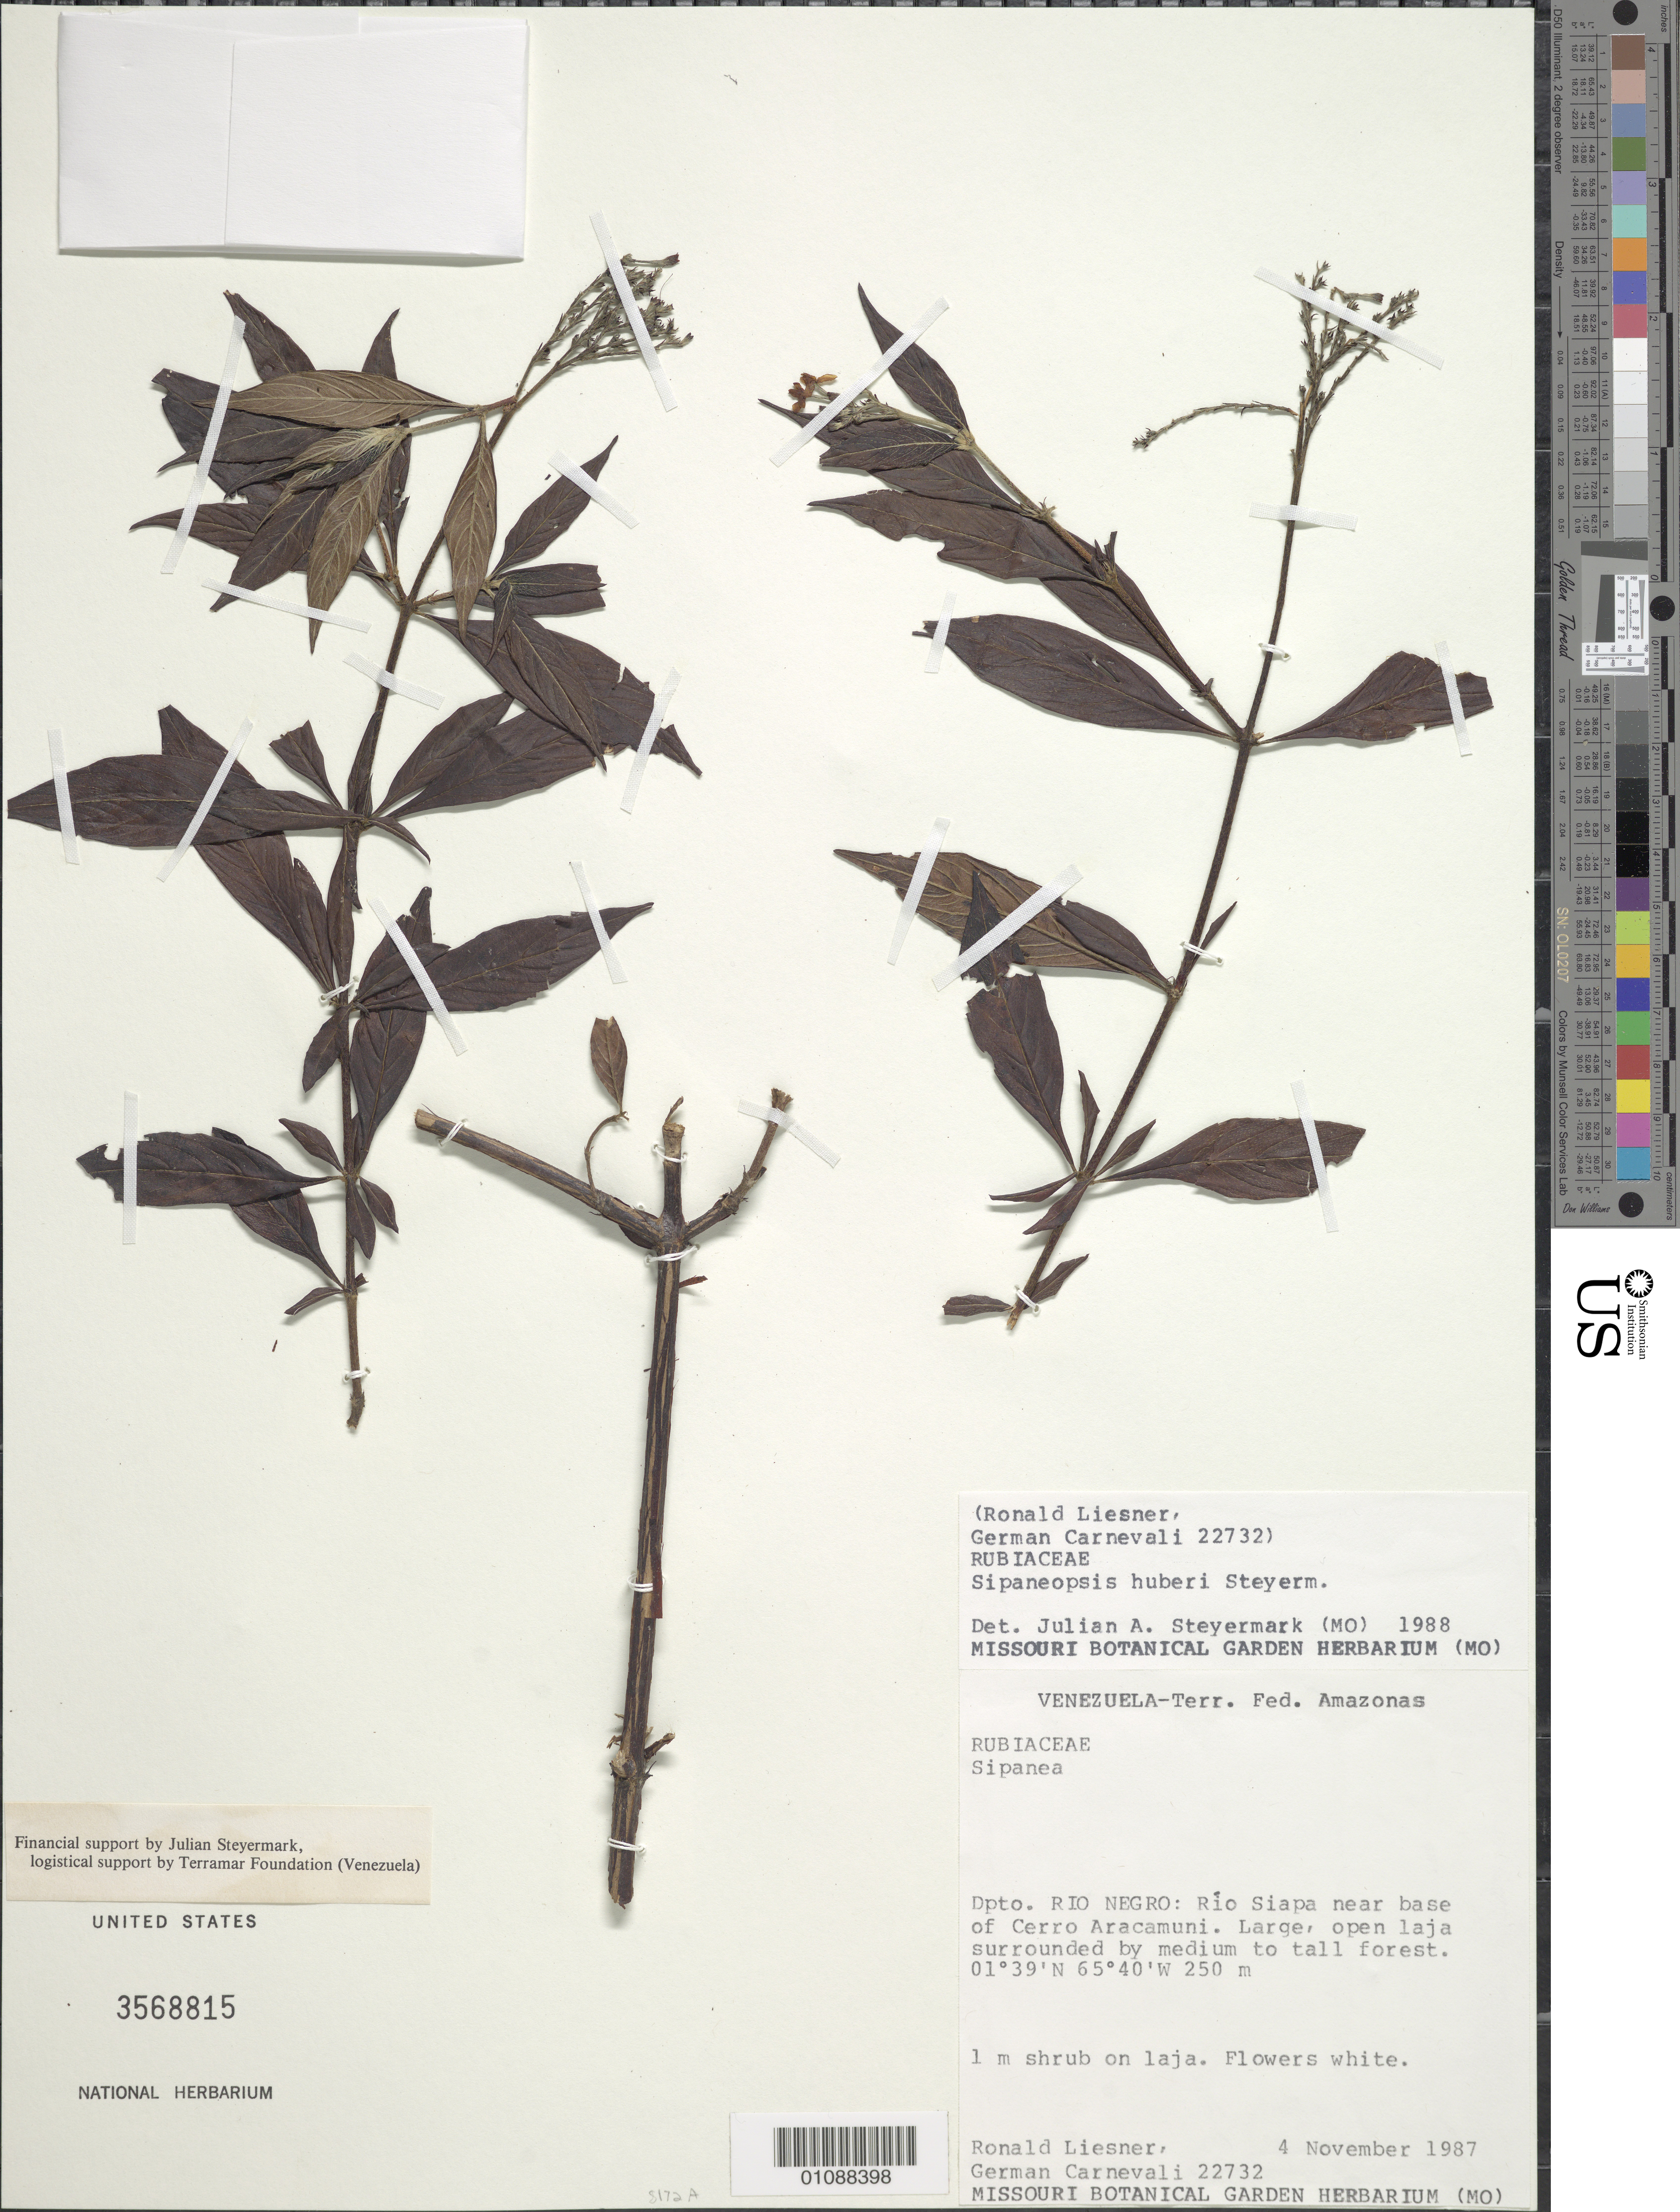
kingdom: Plantae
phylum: Tracheophyta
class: Magnoliopsida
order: Gentianales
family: Rubiaceae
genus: Sipaneopsis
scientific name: Sipaneopsis huberi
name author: Steyerm.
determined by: Steyermark, Julian A., (VEN)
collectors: R. L. Liesner & G. Carnevali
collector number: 22732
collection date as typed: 4-Nov-87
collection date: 1987-11-04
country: Venezuela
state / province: Amazonas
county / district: Río Negro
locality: Río Siapa, near base of Cerro Aracamuni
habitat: Large, open laja surrounded by medium to tall forest; on laja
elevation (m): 250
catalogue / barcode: US 3568815